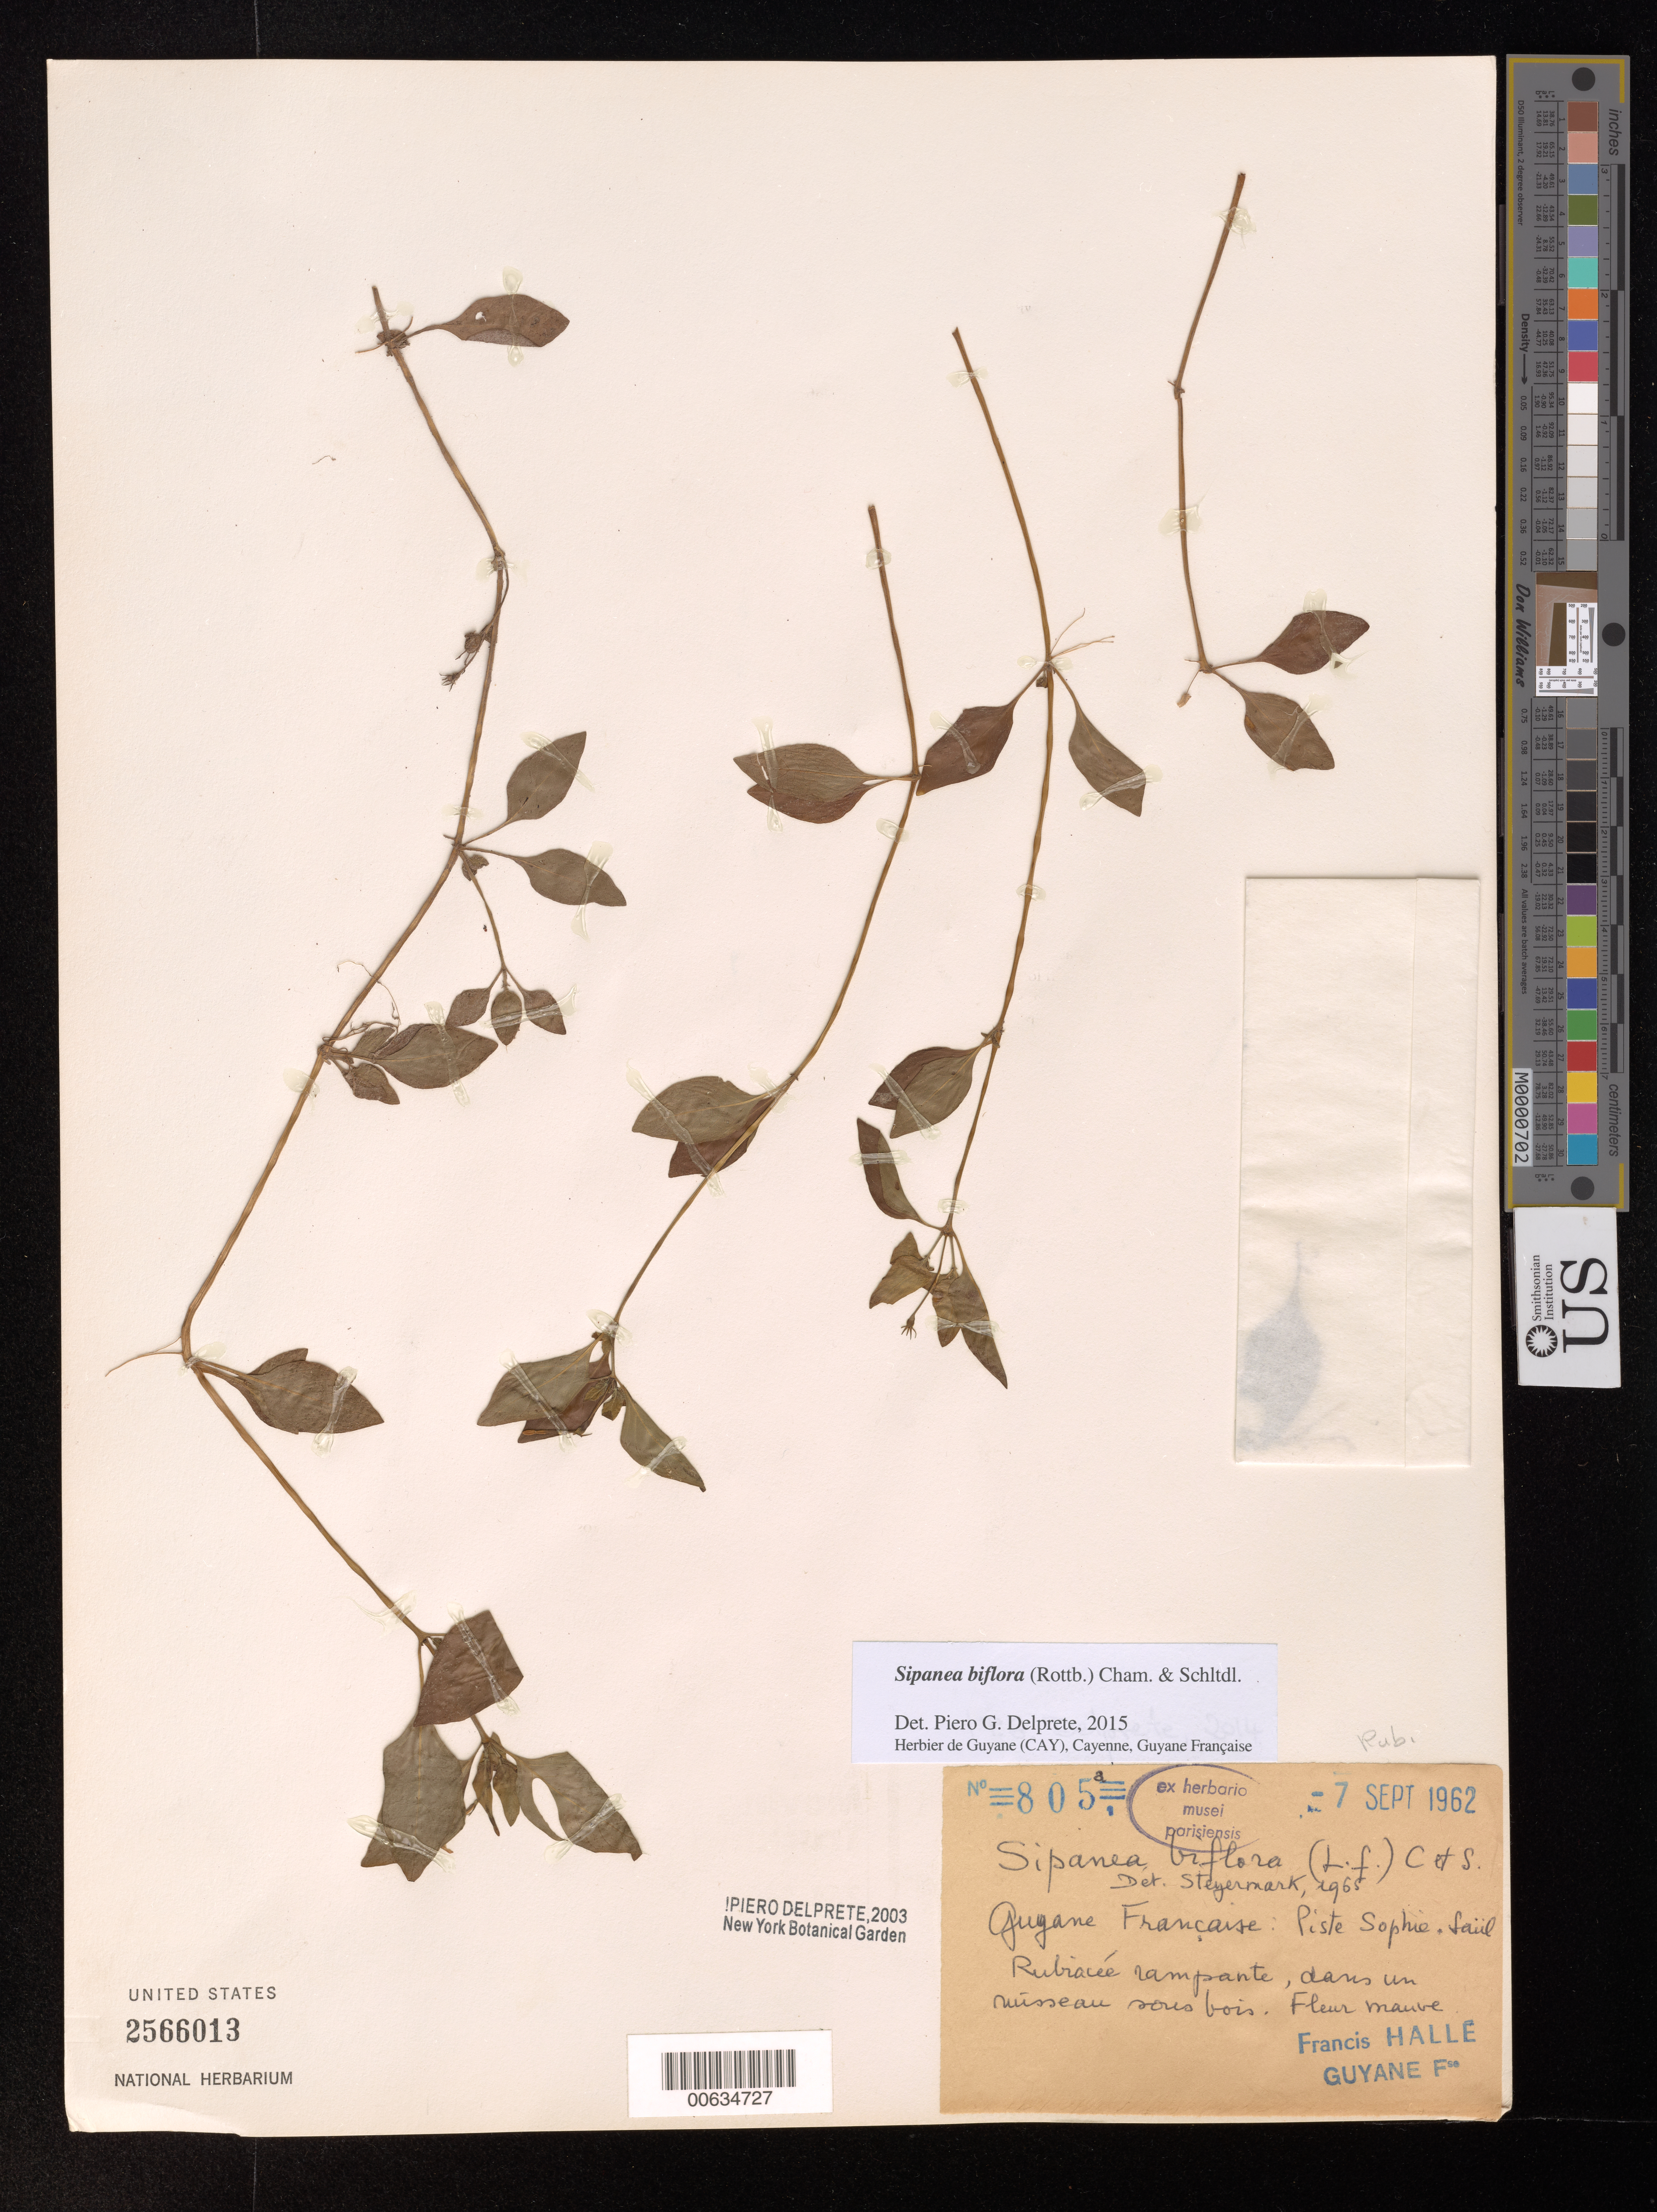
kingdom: Plantae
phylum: Tracheophyta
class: Magnoliopsida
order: Gentianales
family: Rubiaceae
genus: Sipanea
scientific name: Sipanea biflora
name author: (L. f.) Cham. & Schltdl.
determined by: Steyermark, Julian A., (VEN)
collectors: F. Hallé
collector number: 805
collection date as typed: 7-Sep-62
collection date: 1962-09-07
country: French Guiana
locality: Piste Sophie - La Grêve, Bassin de la Mana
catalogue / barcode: US 2566013